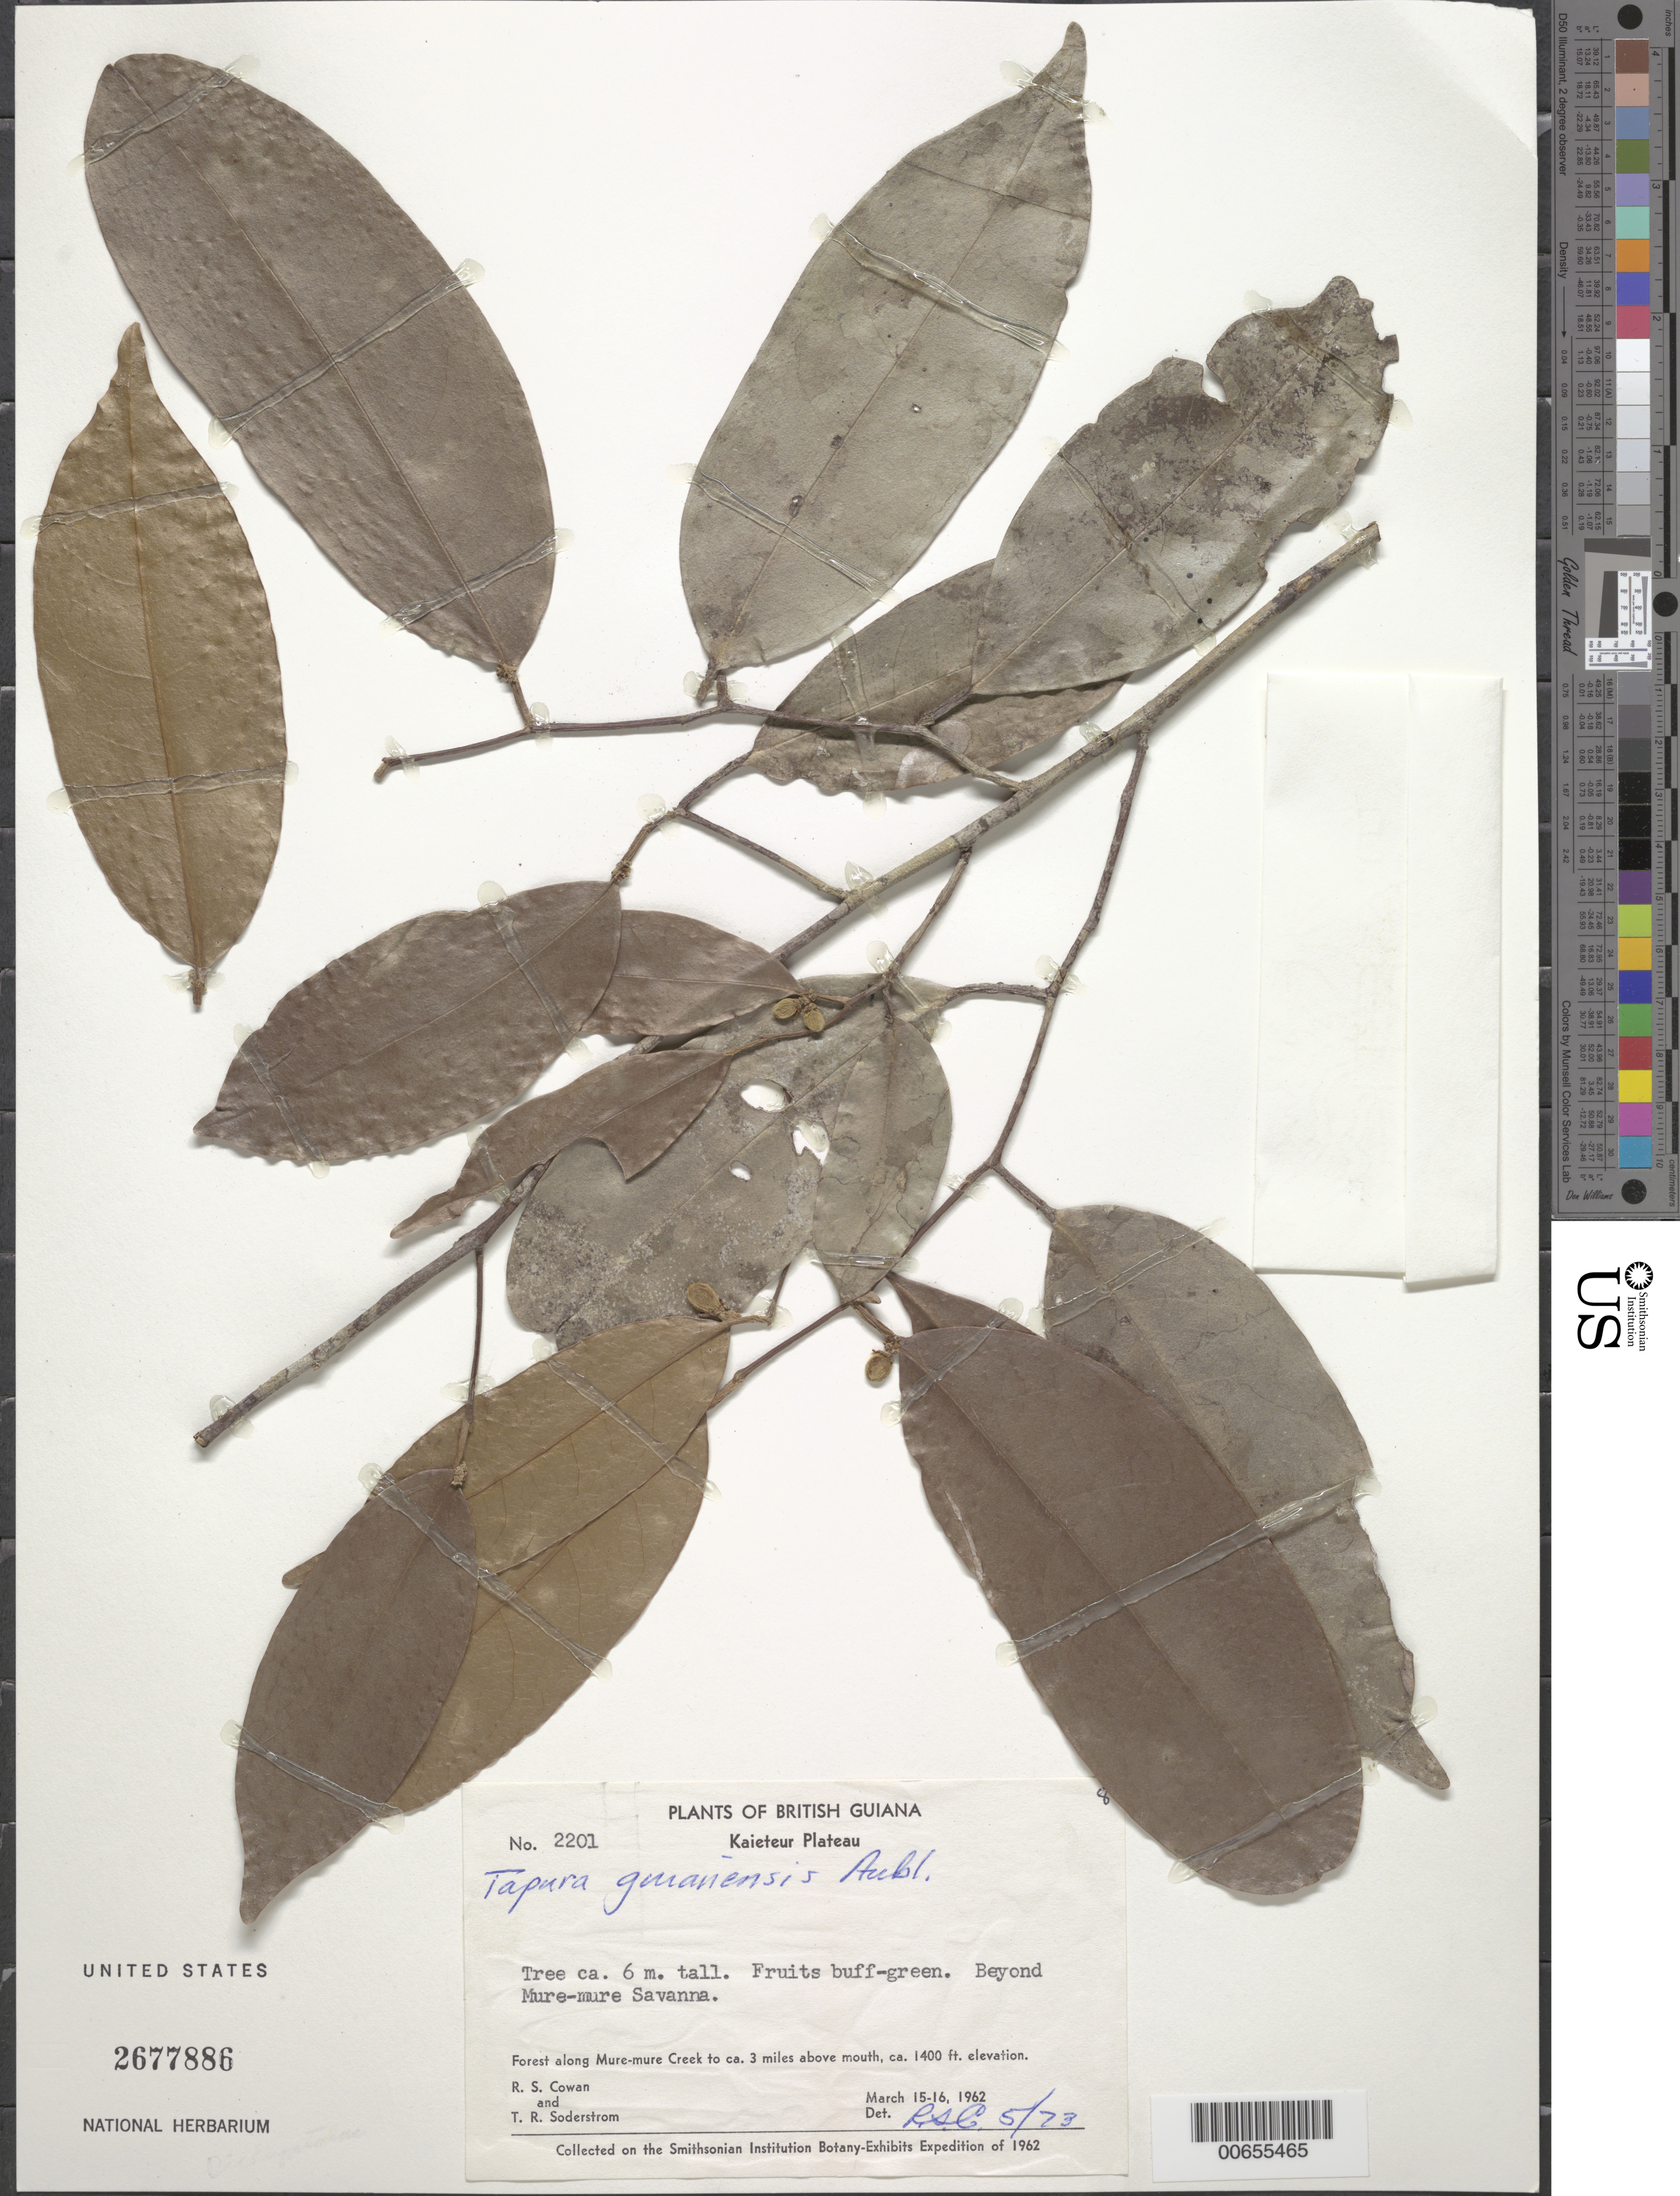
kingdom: Plantae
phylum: Tracheophyta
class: Magnoliopsida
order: Malpighiales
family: Dichapetalaceae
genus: Tapura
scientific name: Tapura guianensis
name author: Aubl.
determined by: Cowan, R. S.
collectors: R. S. Cowan & T. R. Soderstrom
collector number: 2201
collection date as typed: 15-Mar-62 to 16-Mar-62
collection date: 1962-03-15/1962-03-16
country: Guyana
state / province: Potaro-Siparuni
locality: Kaieteur Plateau, Mure-mure Savanna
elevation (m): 427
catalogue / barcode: US 2677886